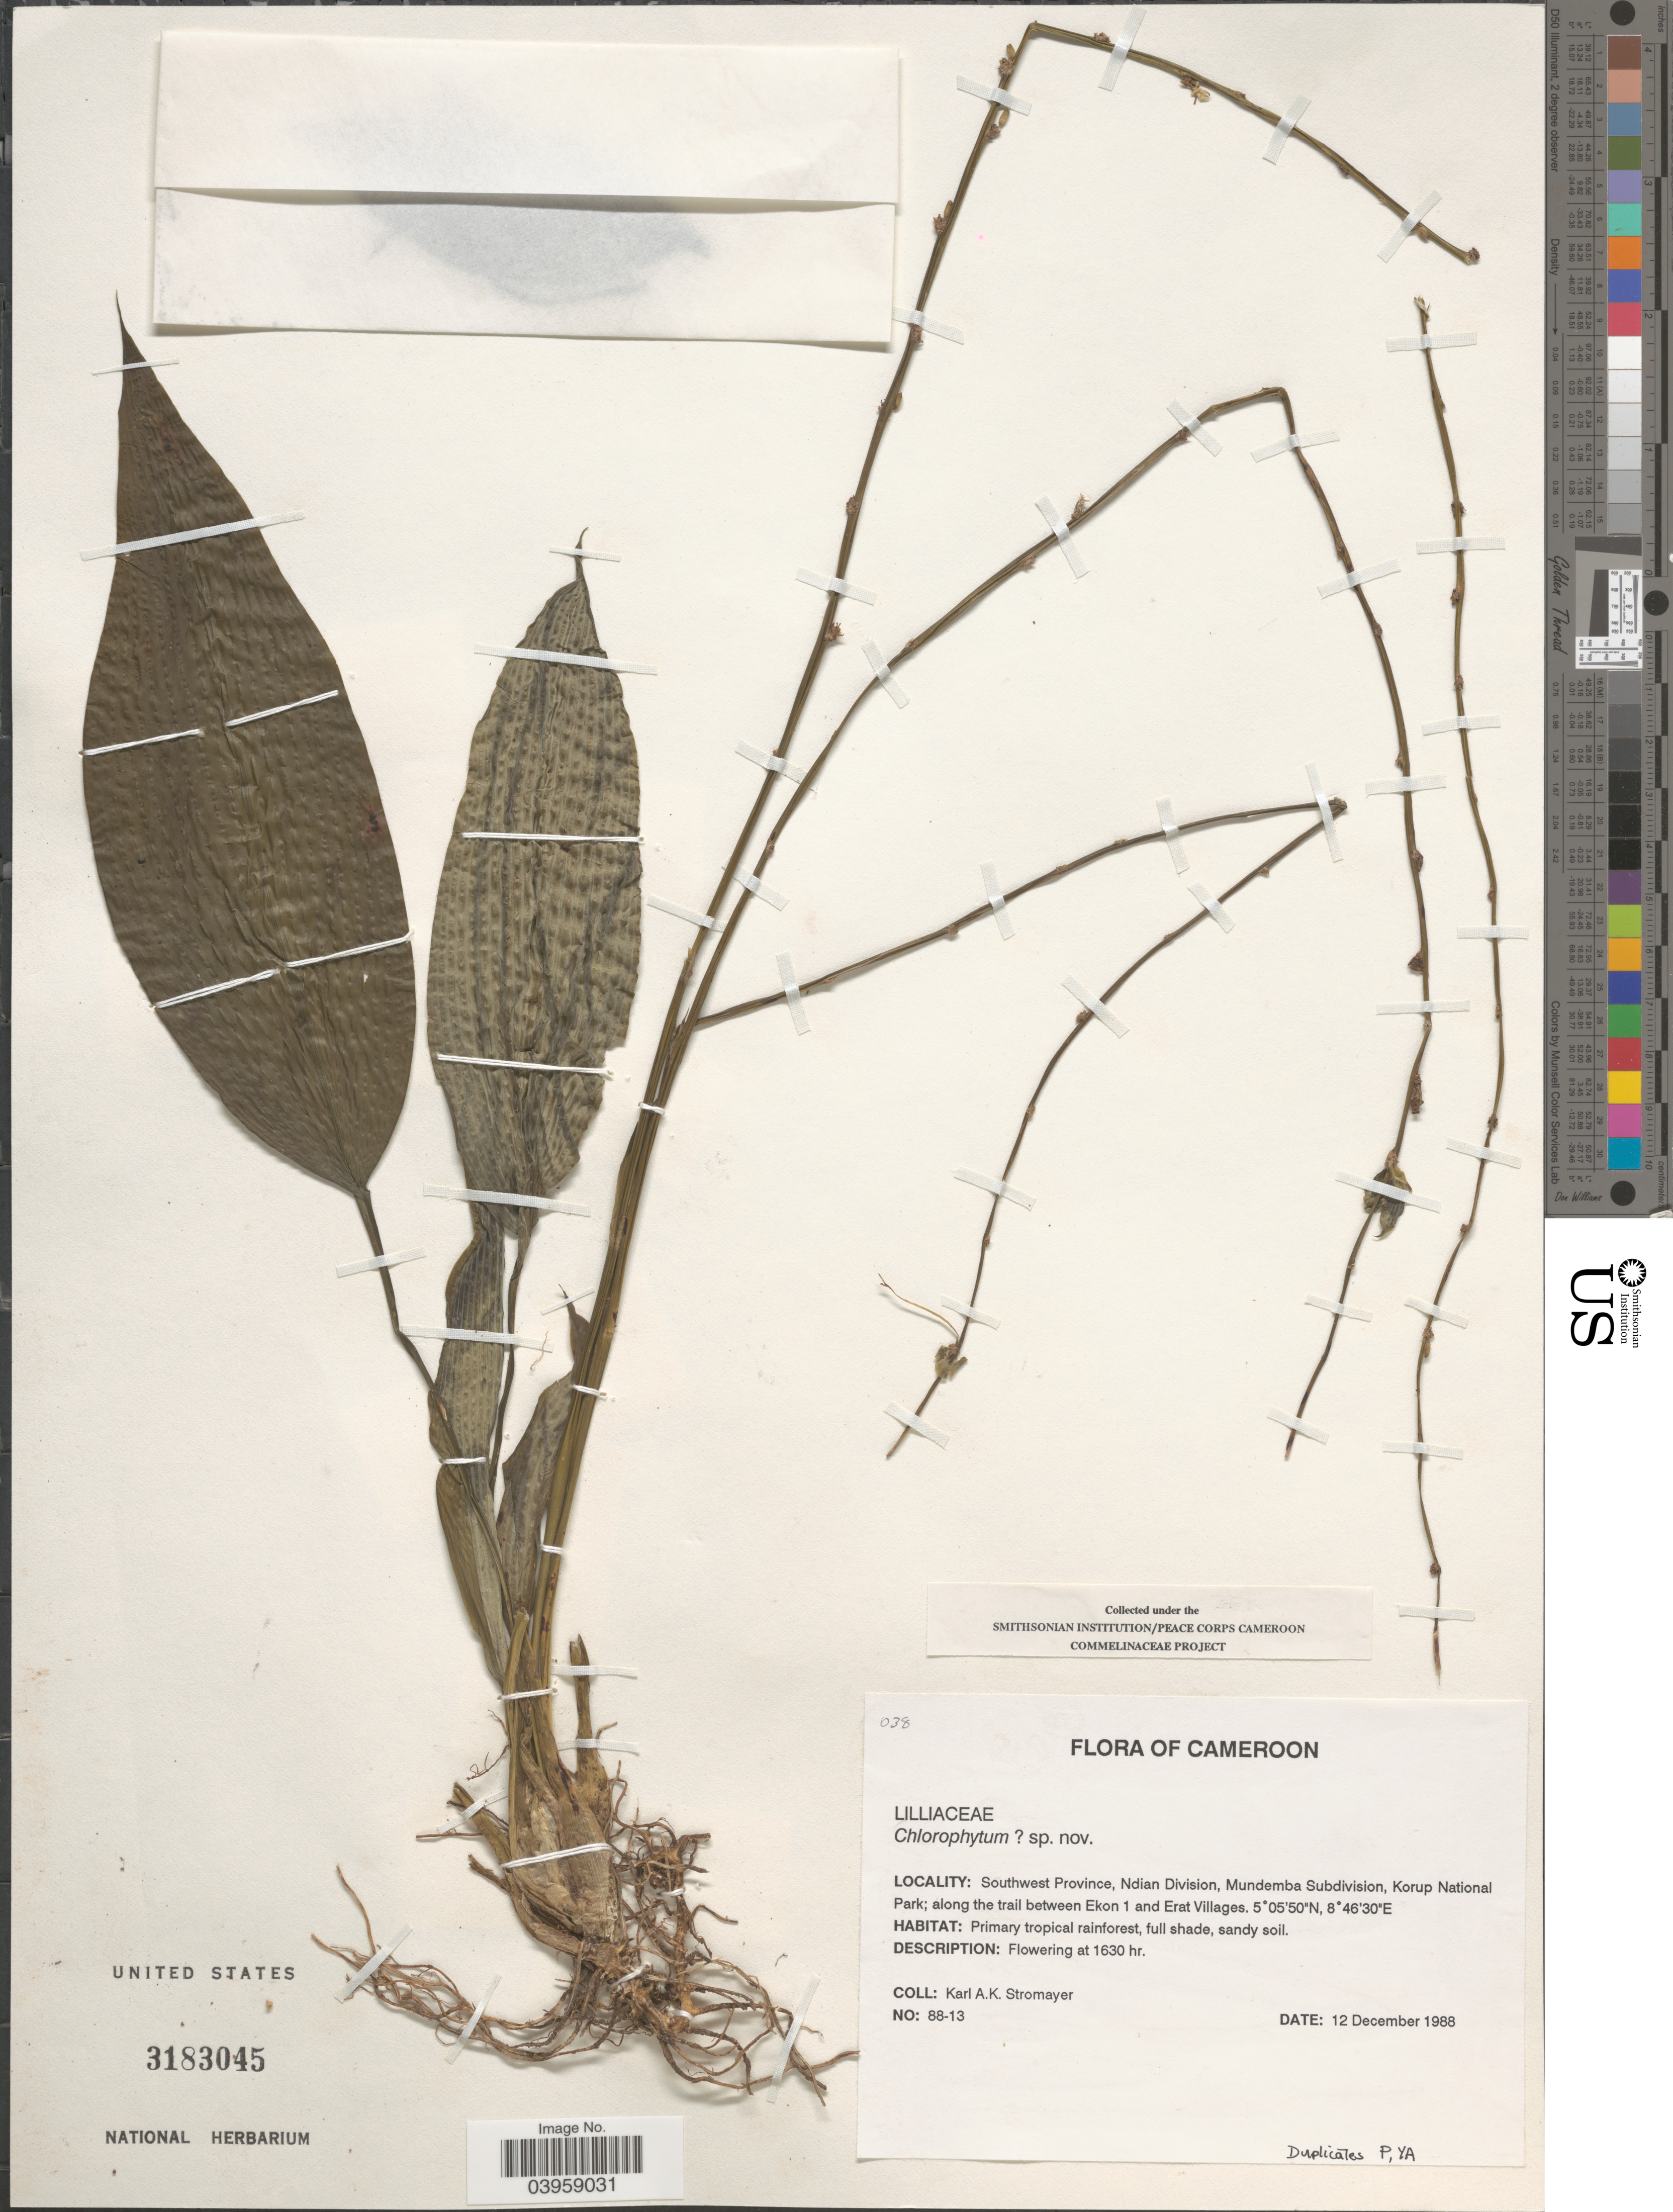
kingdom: Plantae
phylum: Tracheophyta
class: Liliopsida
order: Asparagales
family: Asparagaceae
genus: Chlorophytum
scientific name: Chlorophytum sp.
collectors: K. A. Stromayer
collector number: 88-13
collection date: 1988-12-12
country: Cameroon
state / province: Sud-Ouest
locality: Southwest Province, Ndian Division, Mundemba Subdivision, Korup National Park; along the trail between Ekon 1 and Erat Villages.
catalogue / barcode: US 3183045